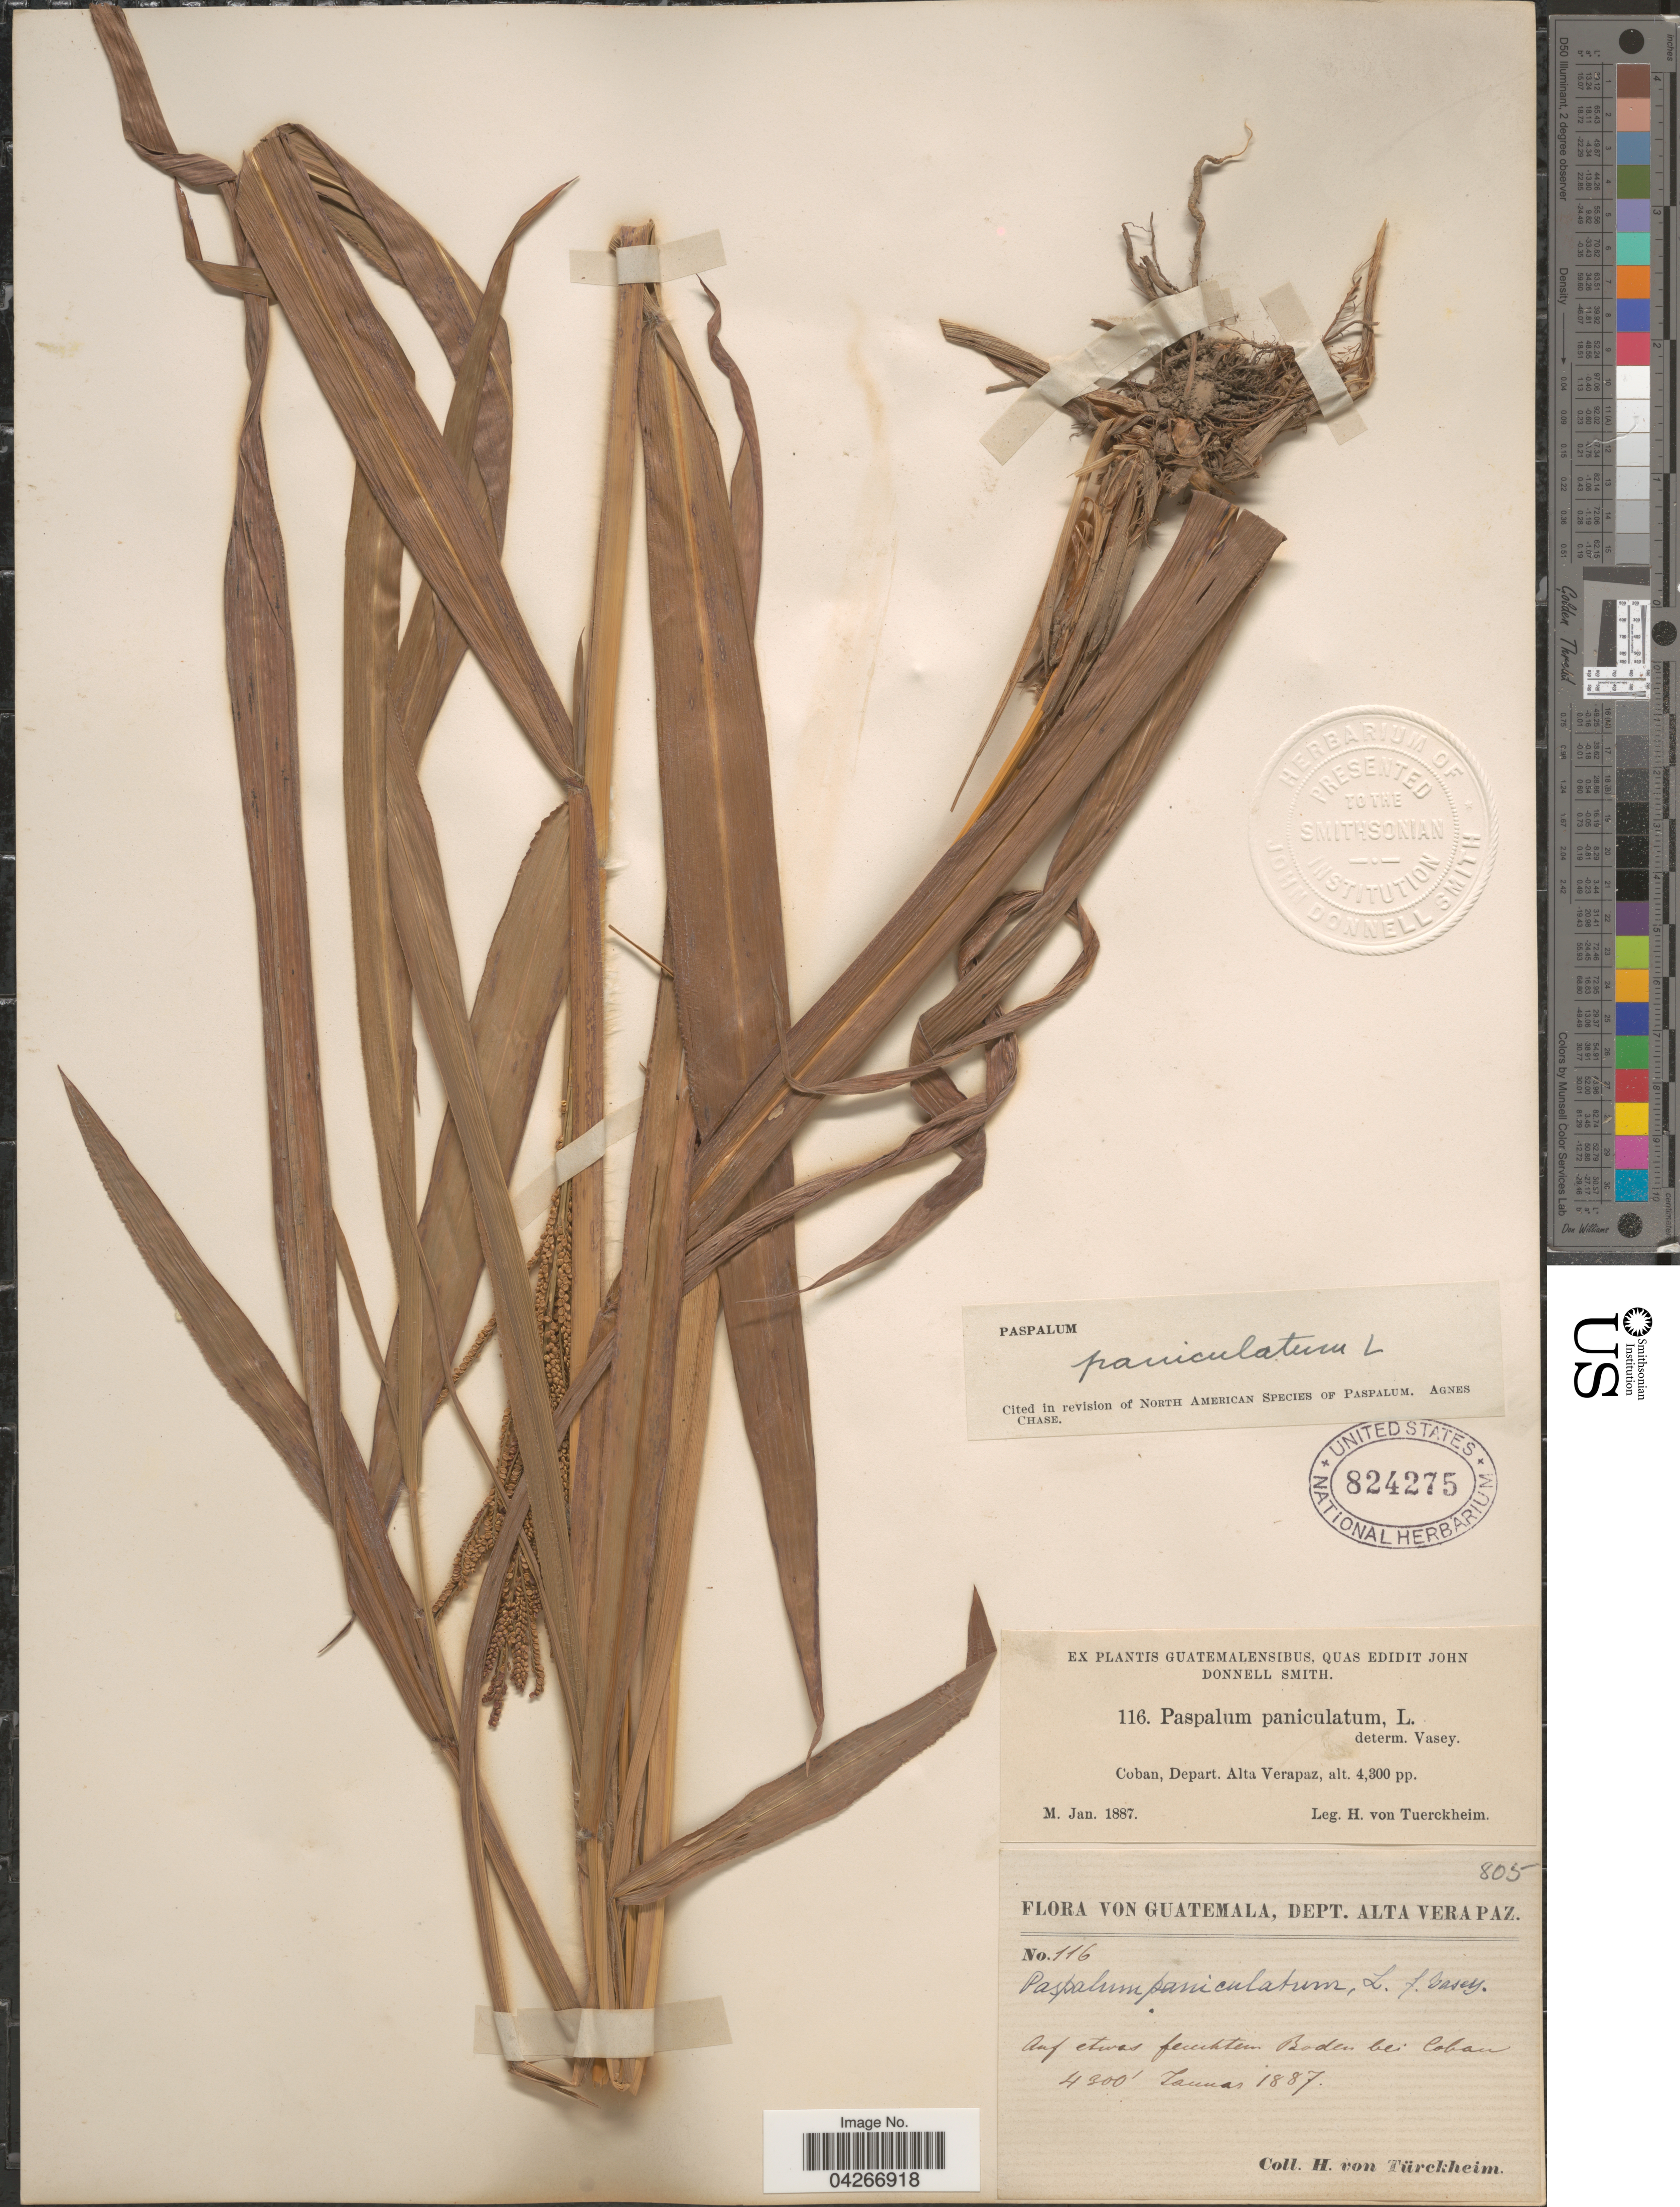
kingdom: Plantae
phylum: Tracheophyta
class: Liliopsida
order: Poales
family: Poaceae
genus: Paspalum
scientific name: Paspalum paniculatum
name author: L.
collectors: H. von Türckheim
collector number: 116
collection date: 1887-01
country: Guatemala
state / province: Alta Verapaz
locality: Auf etwas feuchten Boden bei Coban, Depart, Alta Verapaz.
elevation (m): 1311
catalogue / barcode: US 824275